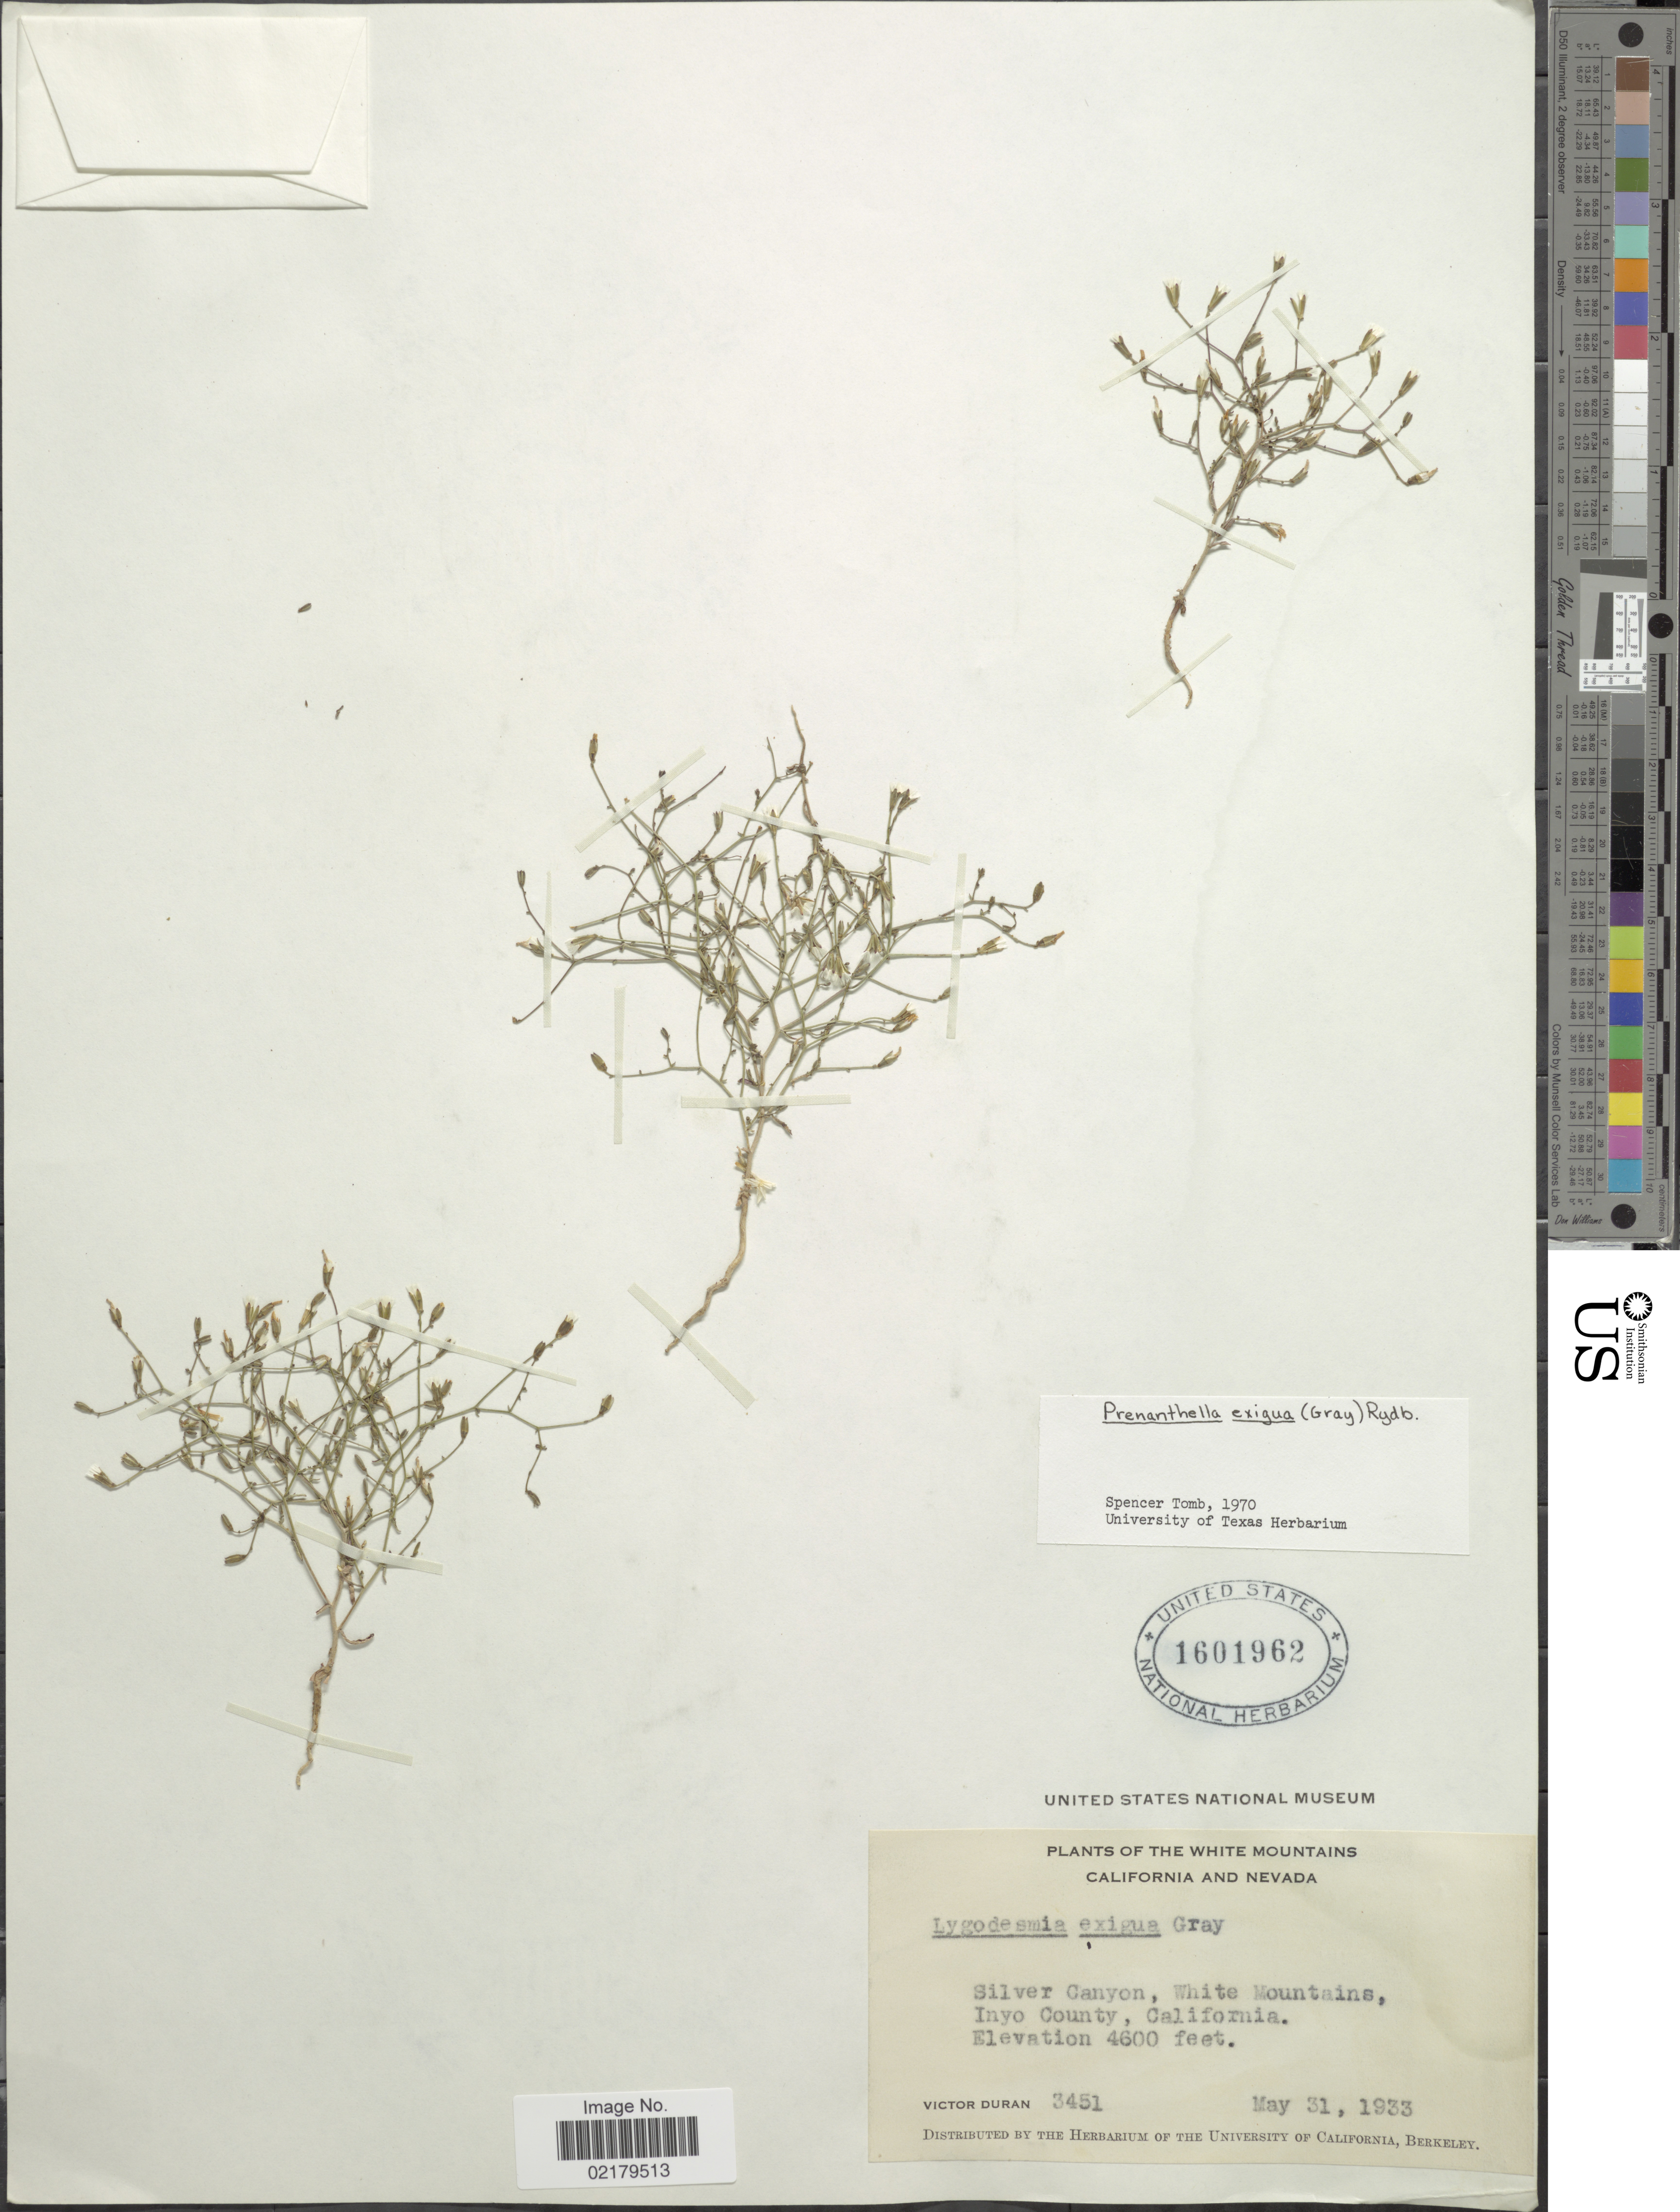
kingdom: Plantae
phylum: Tracheophyta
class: Magnoliopsida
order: Asterales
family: Asteraceae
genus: Prenanthella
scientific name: Prenanthella exigua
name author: (A. Gray) Rydb.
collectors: V. Duran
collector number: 3451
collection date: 1933-05-31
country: United States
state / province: California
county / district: Inyo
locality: The White Mountains California and Nevada, Silver Canyon, White Mountains, Inyo County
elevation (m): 1402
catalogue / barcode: US 1601962